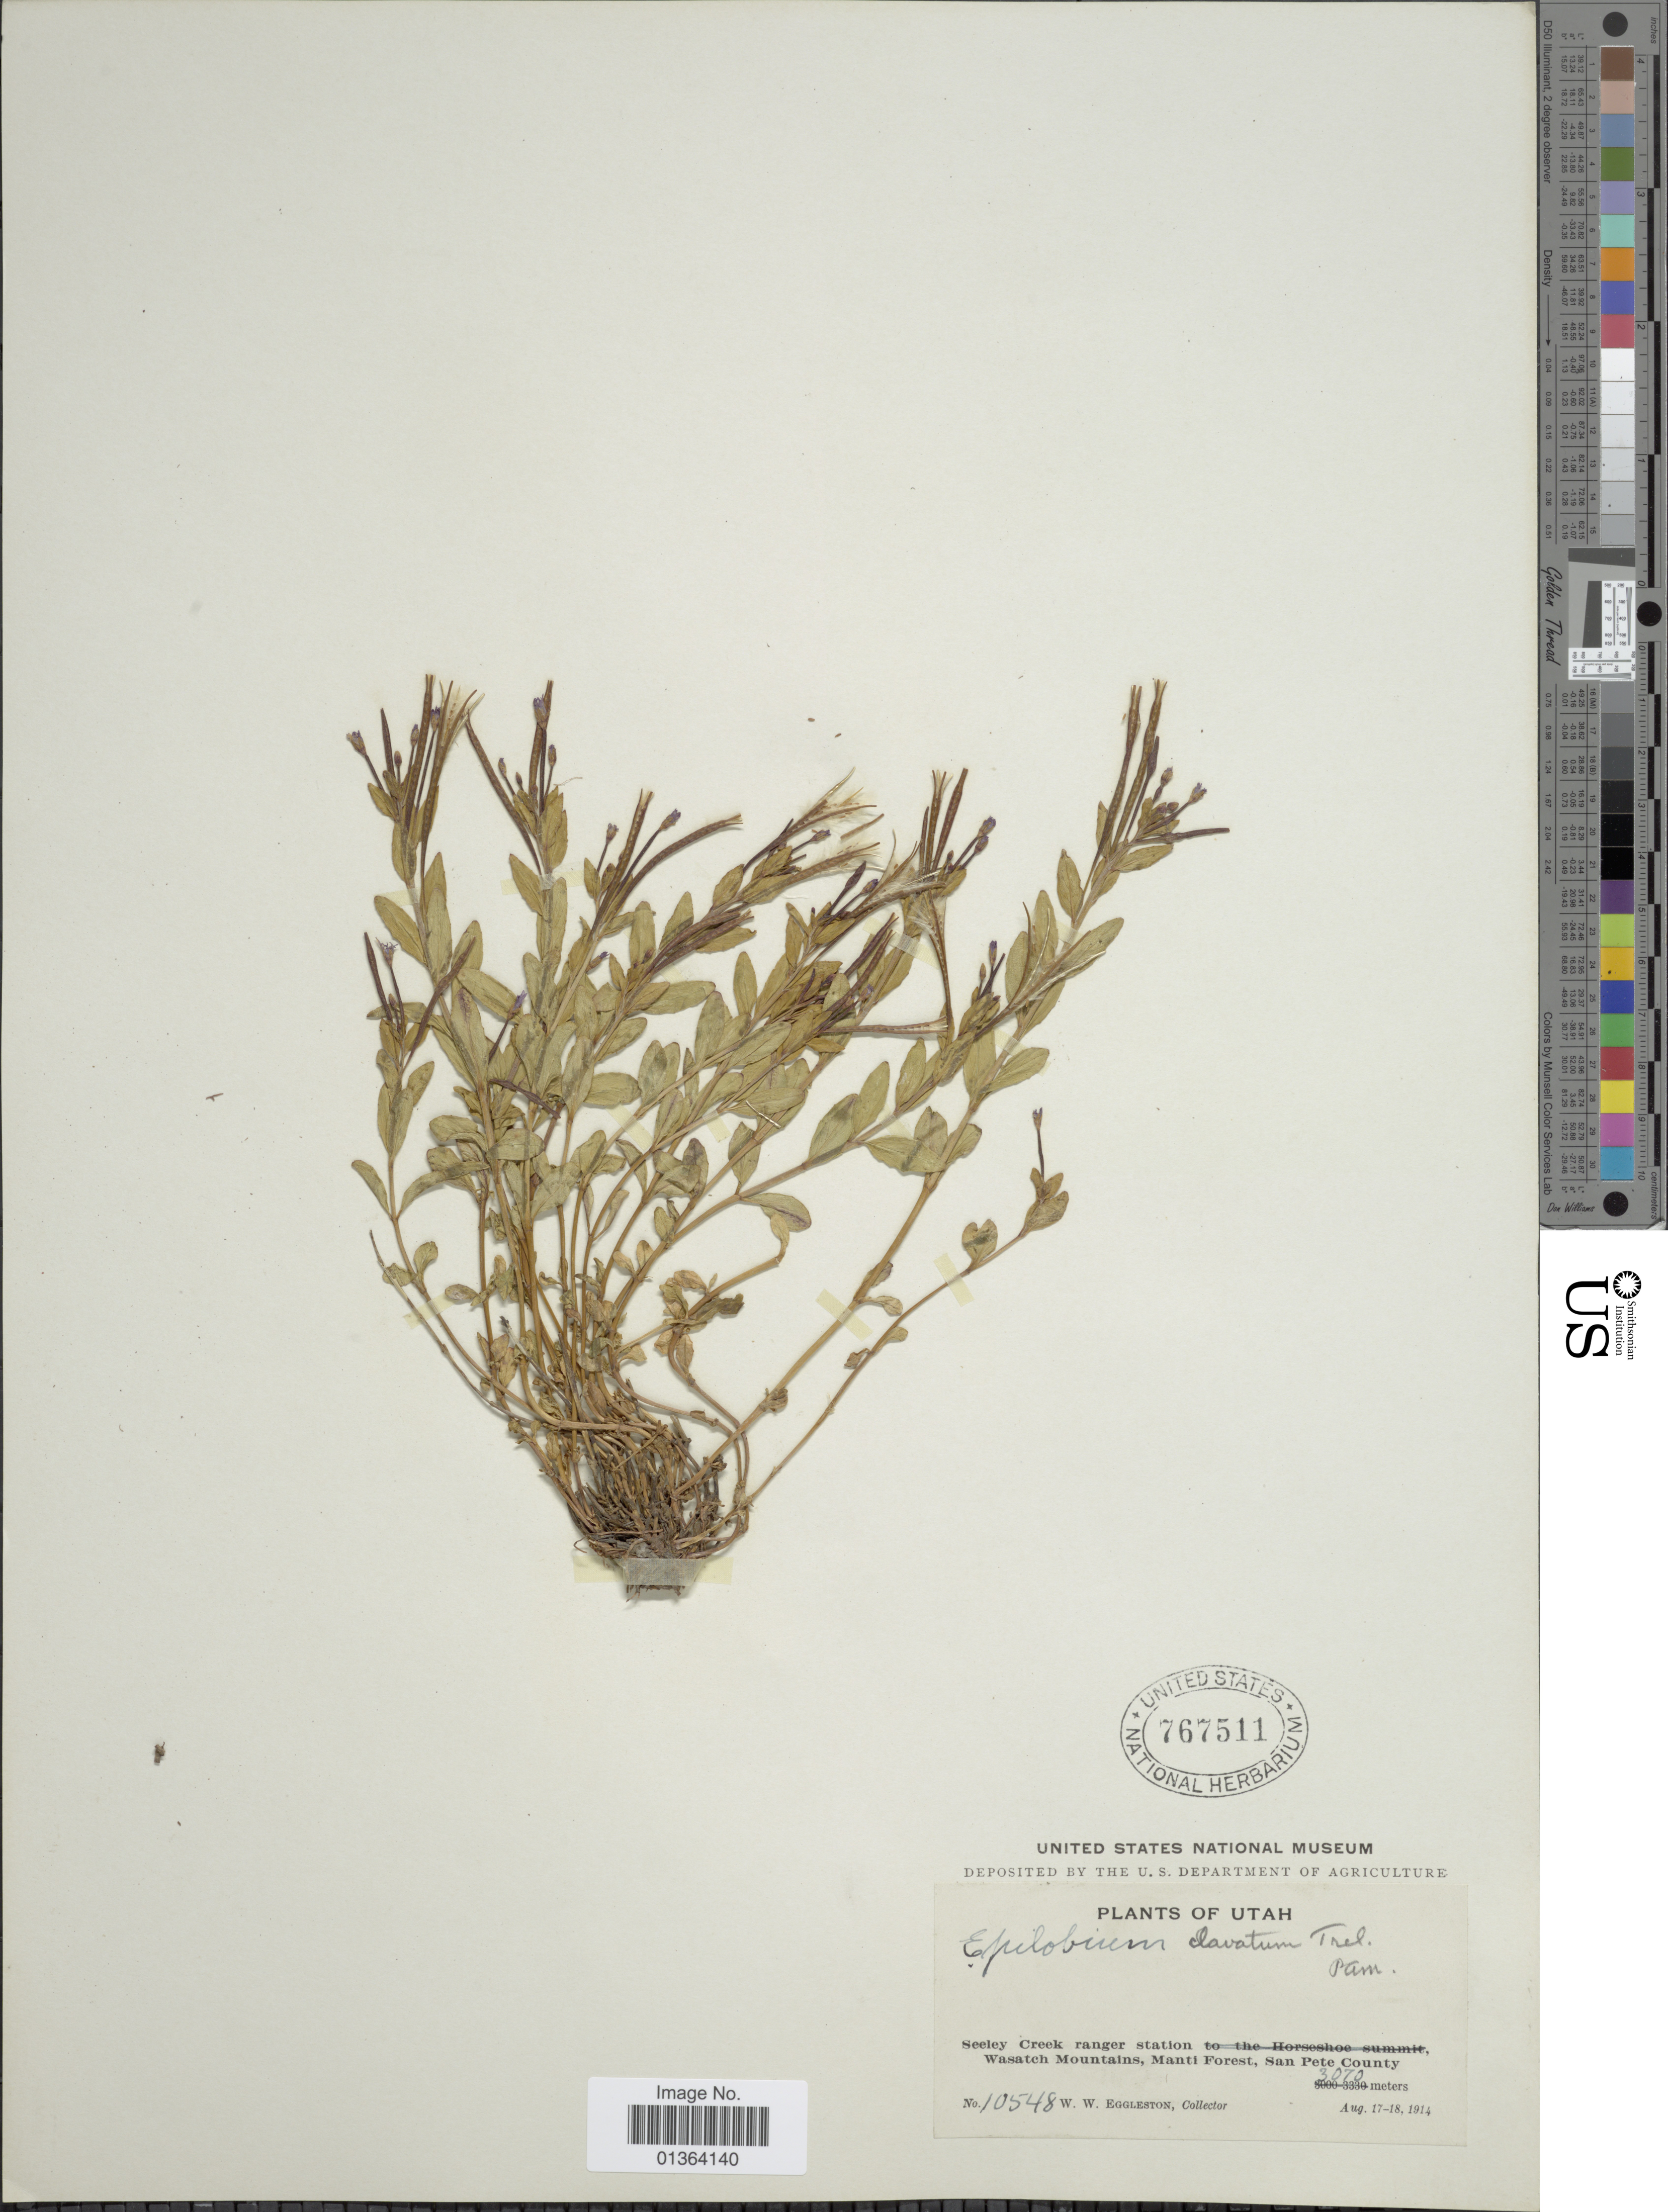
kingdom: Plantae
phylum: Tracheophyta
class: Magnoliopsida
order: Myrtales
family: Onagraceae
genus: Epilobium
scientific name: Epilobium clavatum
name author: Hausskn.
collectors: W. W. Eggleston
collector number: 10548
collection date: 1914-08-17/1914-08-18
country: United States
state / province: Utah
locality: Seeley Creek ranger station, Wasatch Mountains, Manti Forest, San Pete County.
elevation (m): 3070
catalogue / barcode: US 767511